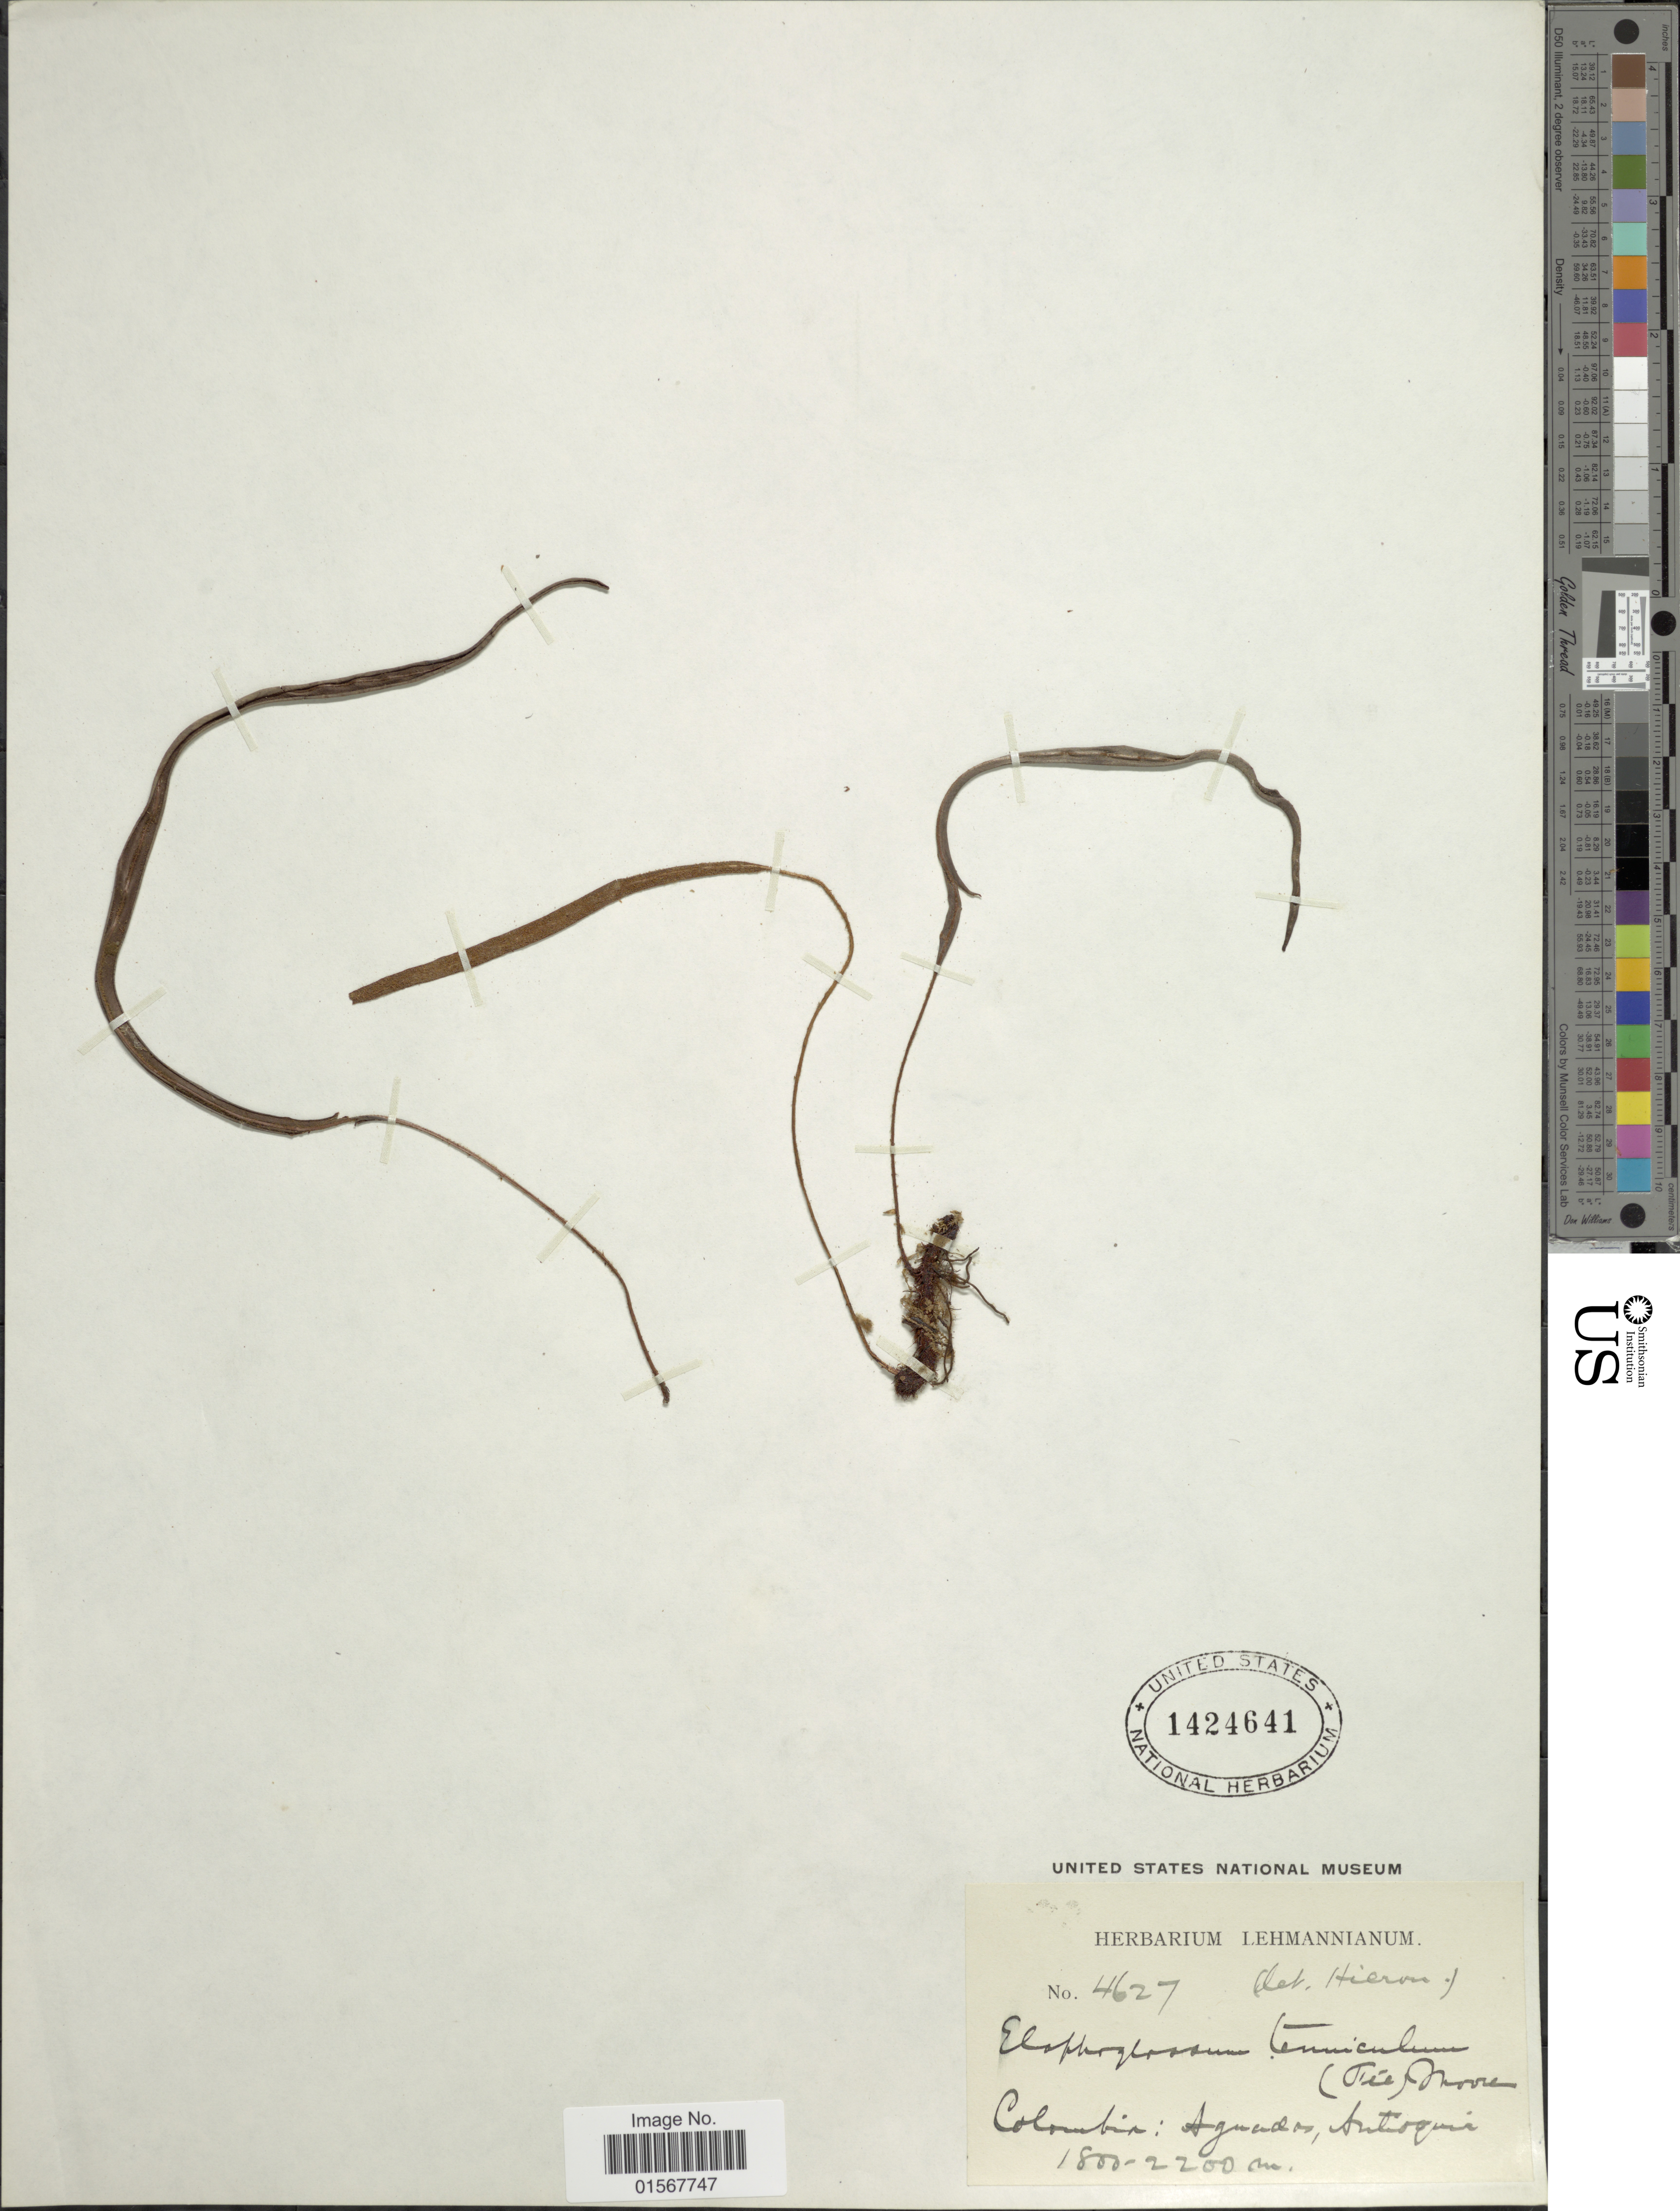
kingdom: Plantae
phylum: Tracheophyta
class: Polypodiopsida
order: Polypodiales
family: Dryopteridaceae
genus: Elaphoglossum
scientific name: Elaphoglossum truncicola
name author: (H. Karst.) Hieron.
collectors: F. C. Lehmann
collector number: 4627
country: Colombia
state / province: Antioquia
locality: Colombia: Aguados, Antioquia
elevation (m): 1800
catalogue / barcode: US 1424641